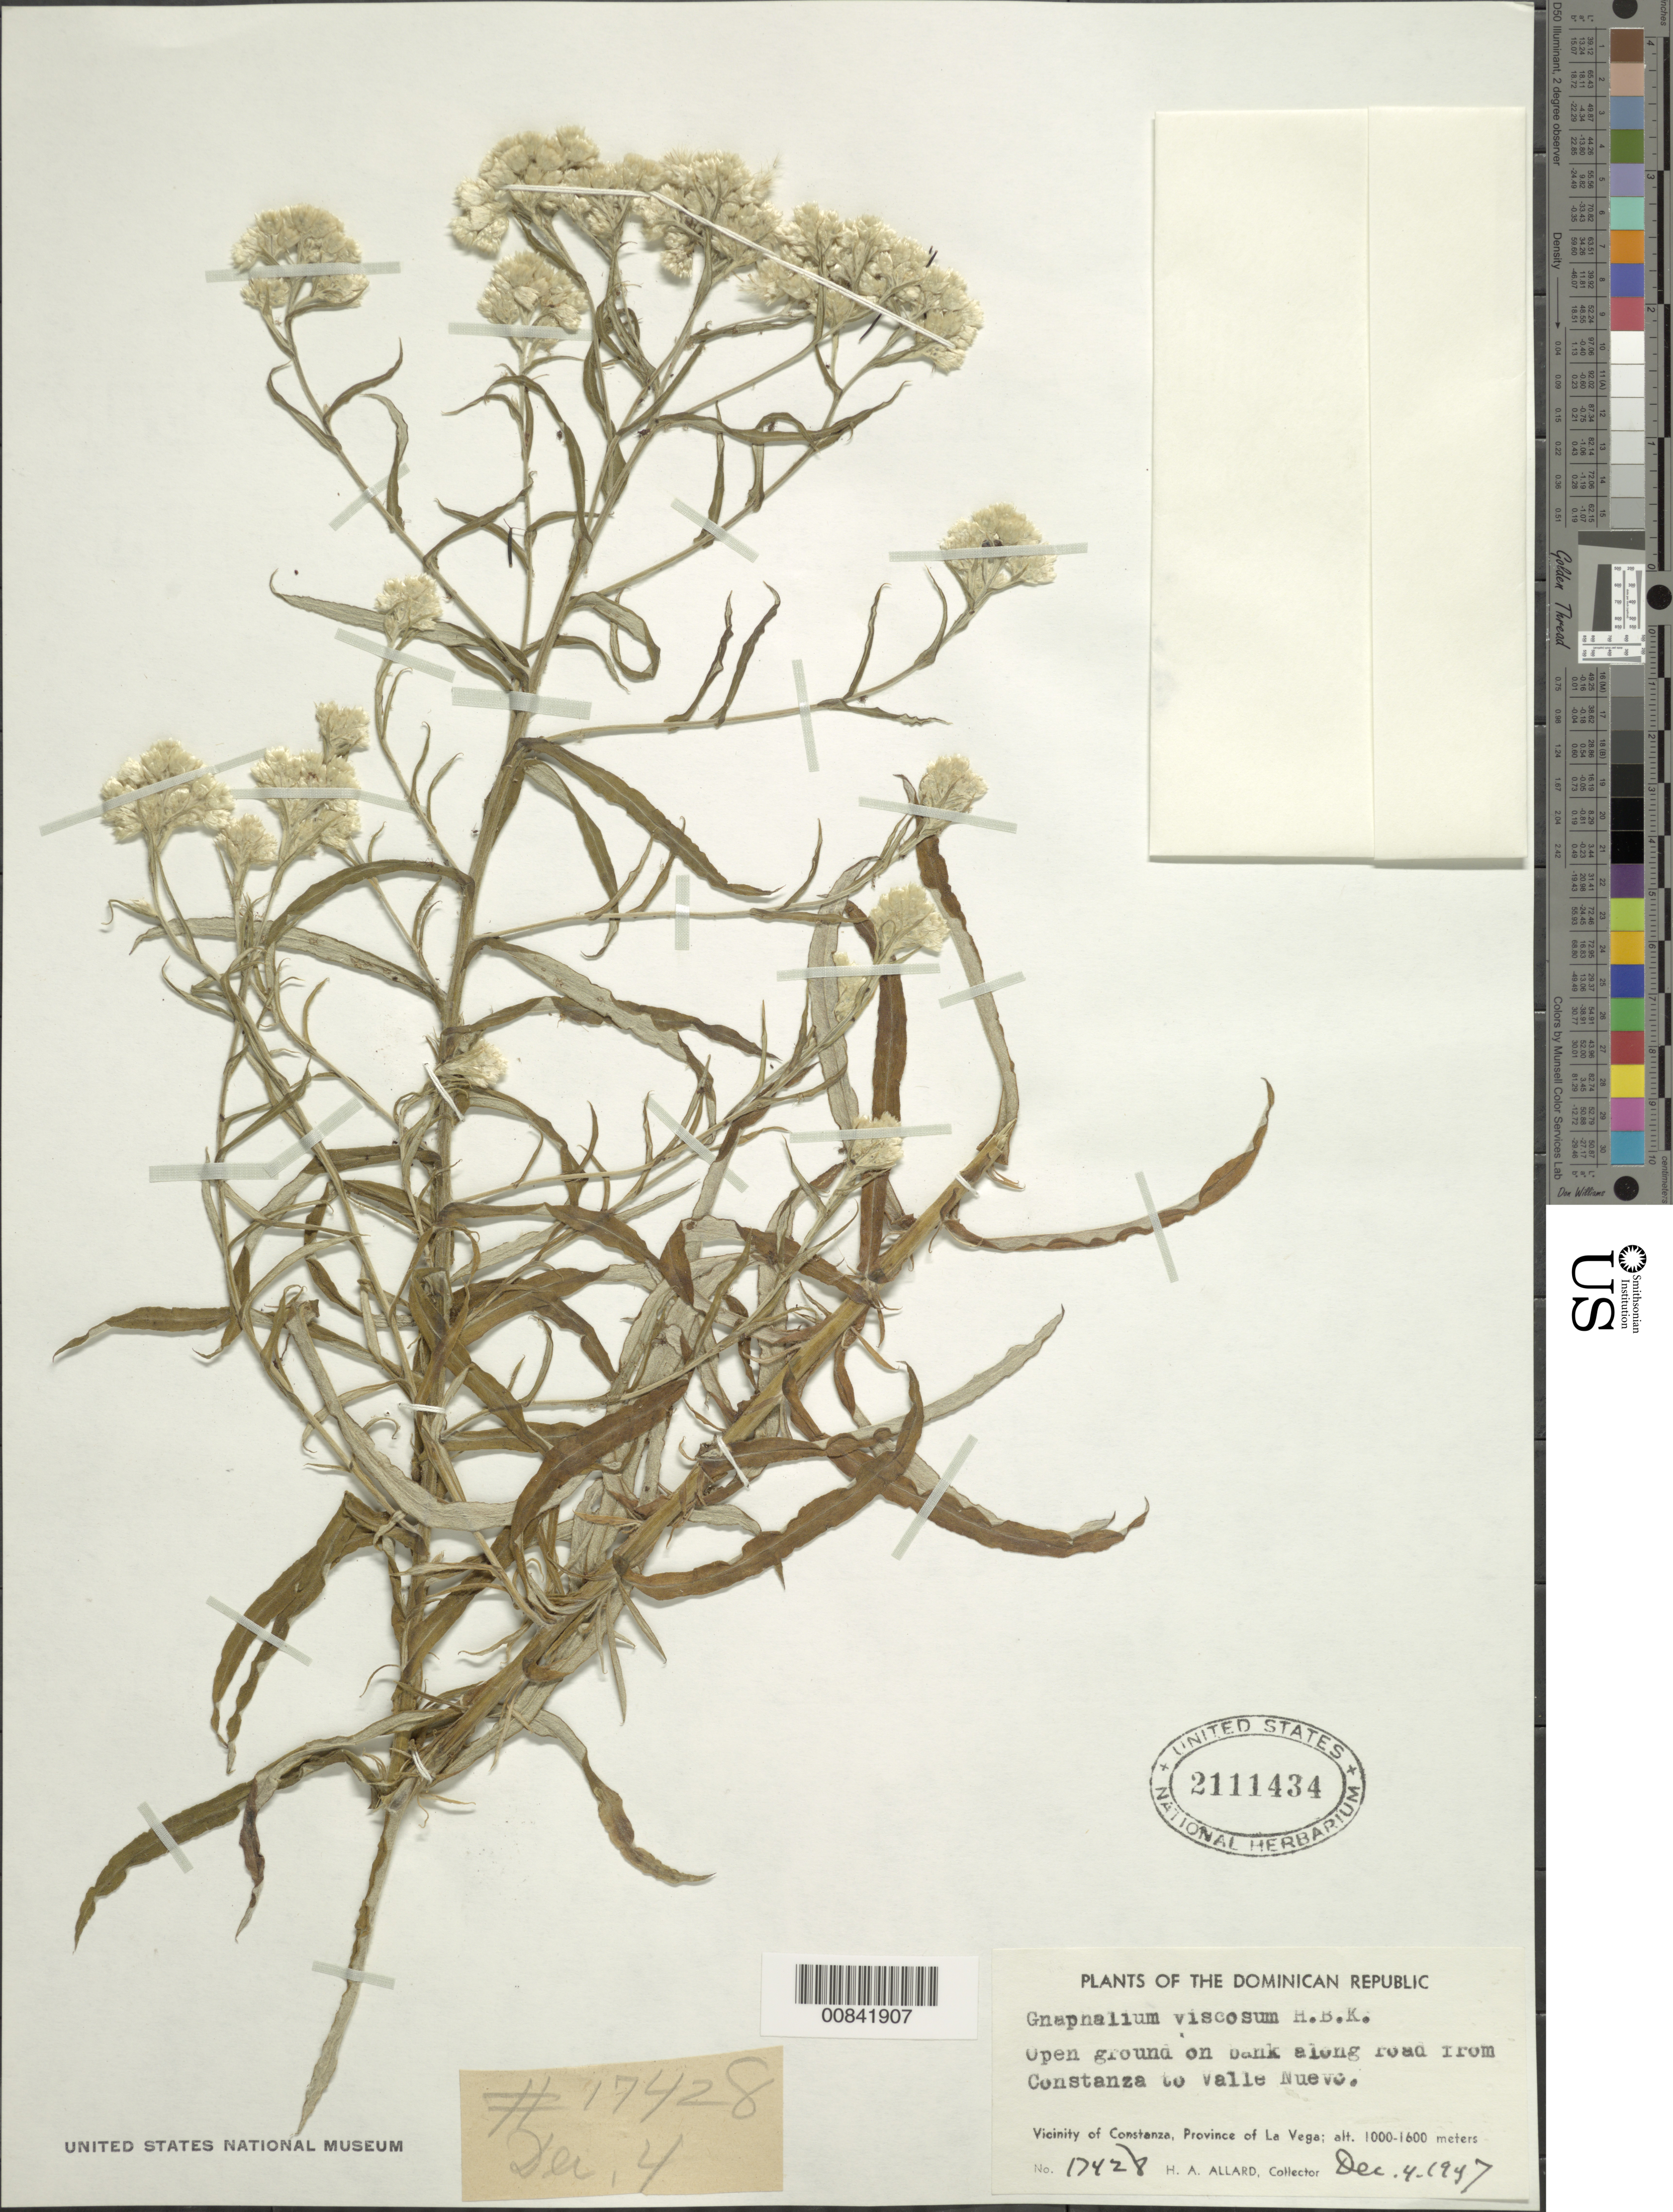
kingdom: Plantae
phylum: Tracheophyta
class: Magnoliopsida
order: Asterales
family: Asteraceae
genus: Pseudognaphalium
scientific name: Pseudognaphalium scythiphyllum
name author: G.L. Nesom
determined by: Nesom, Guy L.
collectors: H. A. Allard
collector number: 17428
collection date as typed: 04 Dec 1947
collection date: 1947-12-04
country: Dominican Republic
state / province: La Vega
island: Hispaniola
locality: Vicinity of Constanza, along road from Constanza to Valle Nuevo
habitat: Open ground on bank along road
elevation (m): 1000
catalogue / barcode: US 2111434